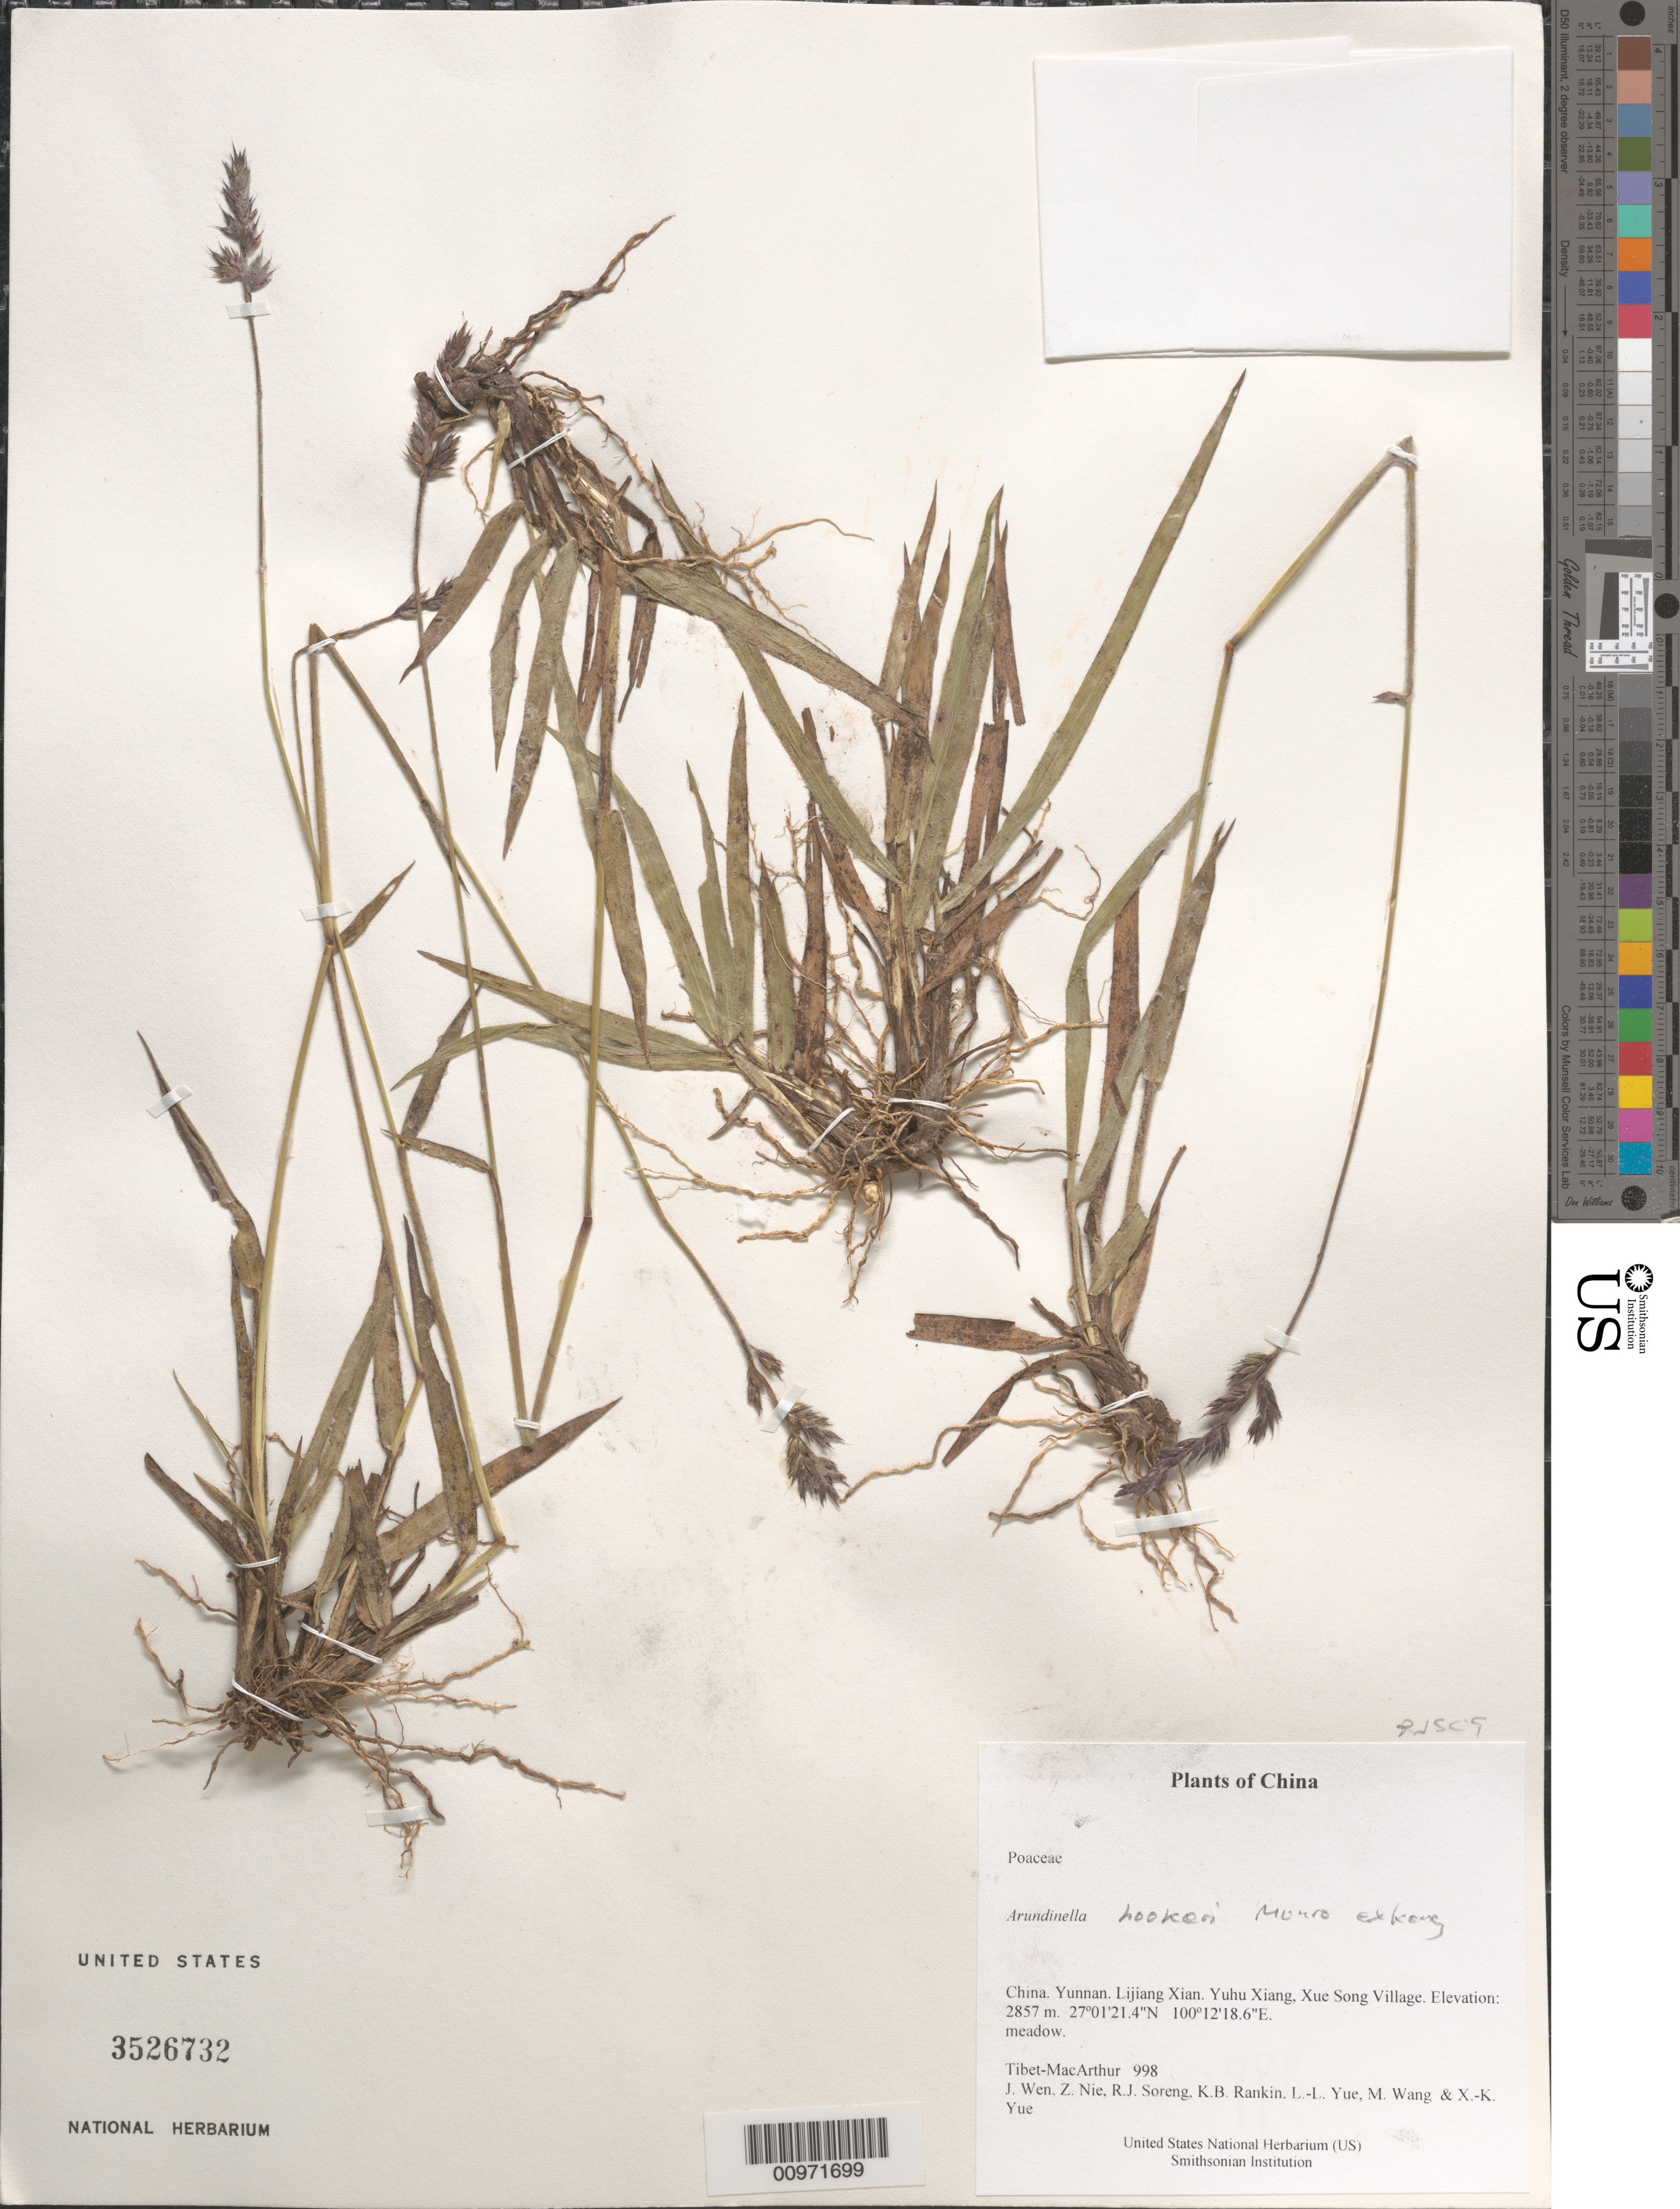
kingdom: Plantae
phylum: Tracheophyta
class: Liliopsida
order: Poales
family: Poaceae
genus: Arundinella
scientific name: Arundinella hookeri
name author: Munro ex Keng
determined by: Soreng, Robert J., Research Associate (BOT), Smithsonian Institution - National Museum of Natural History (UNITED STATES)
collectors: Tibet-MacArthur, J. Wen, Z. Nie, R. J. Soreng, K. Rankin, L. Yue, M. Wang & X. Yue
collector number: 998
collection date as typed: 20 Jul 2007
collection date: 2007-07-20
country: China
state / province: Yunnan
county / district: Lijiang Xian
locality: Yuhu Xiang, Xue Song Village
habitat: meadow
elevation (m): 2857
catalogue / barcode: US 3526732